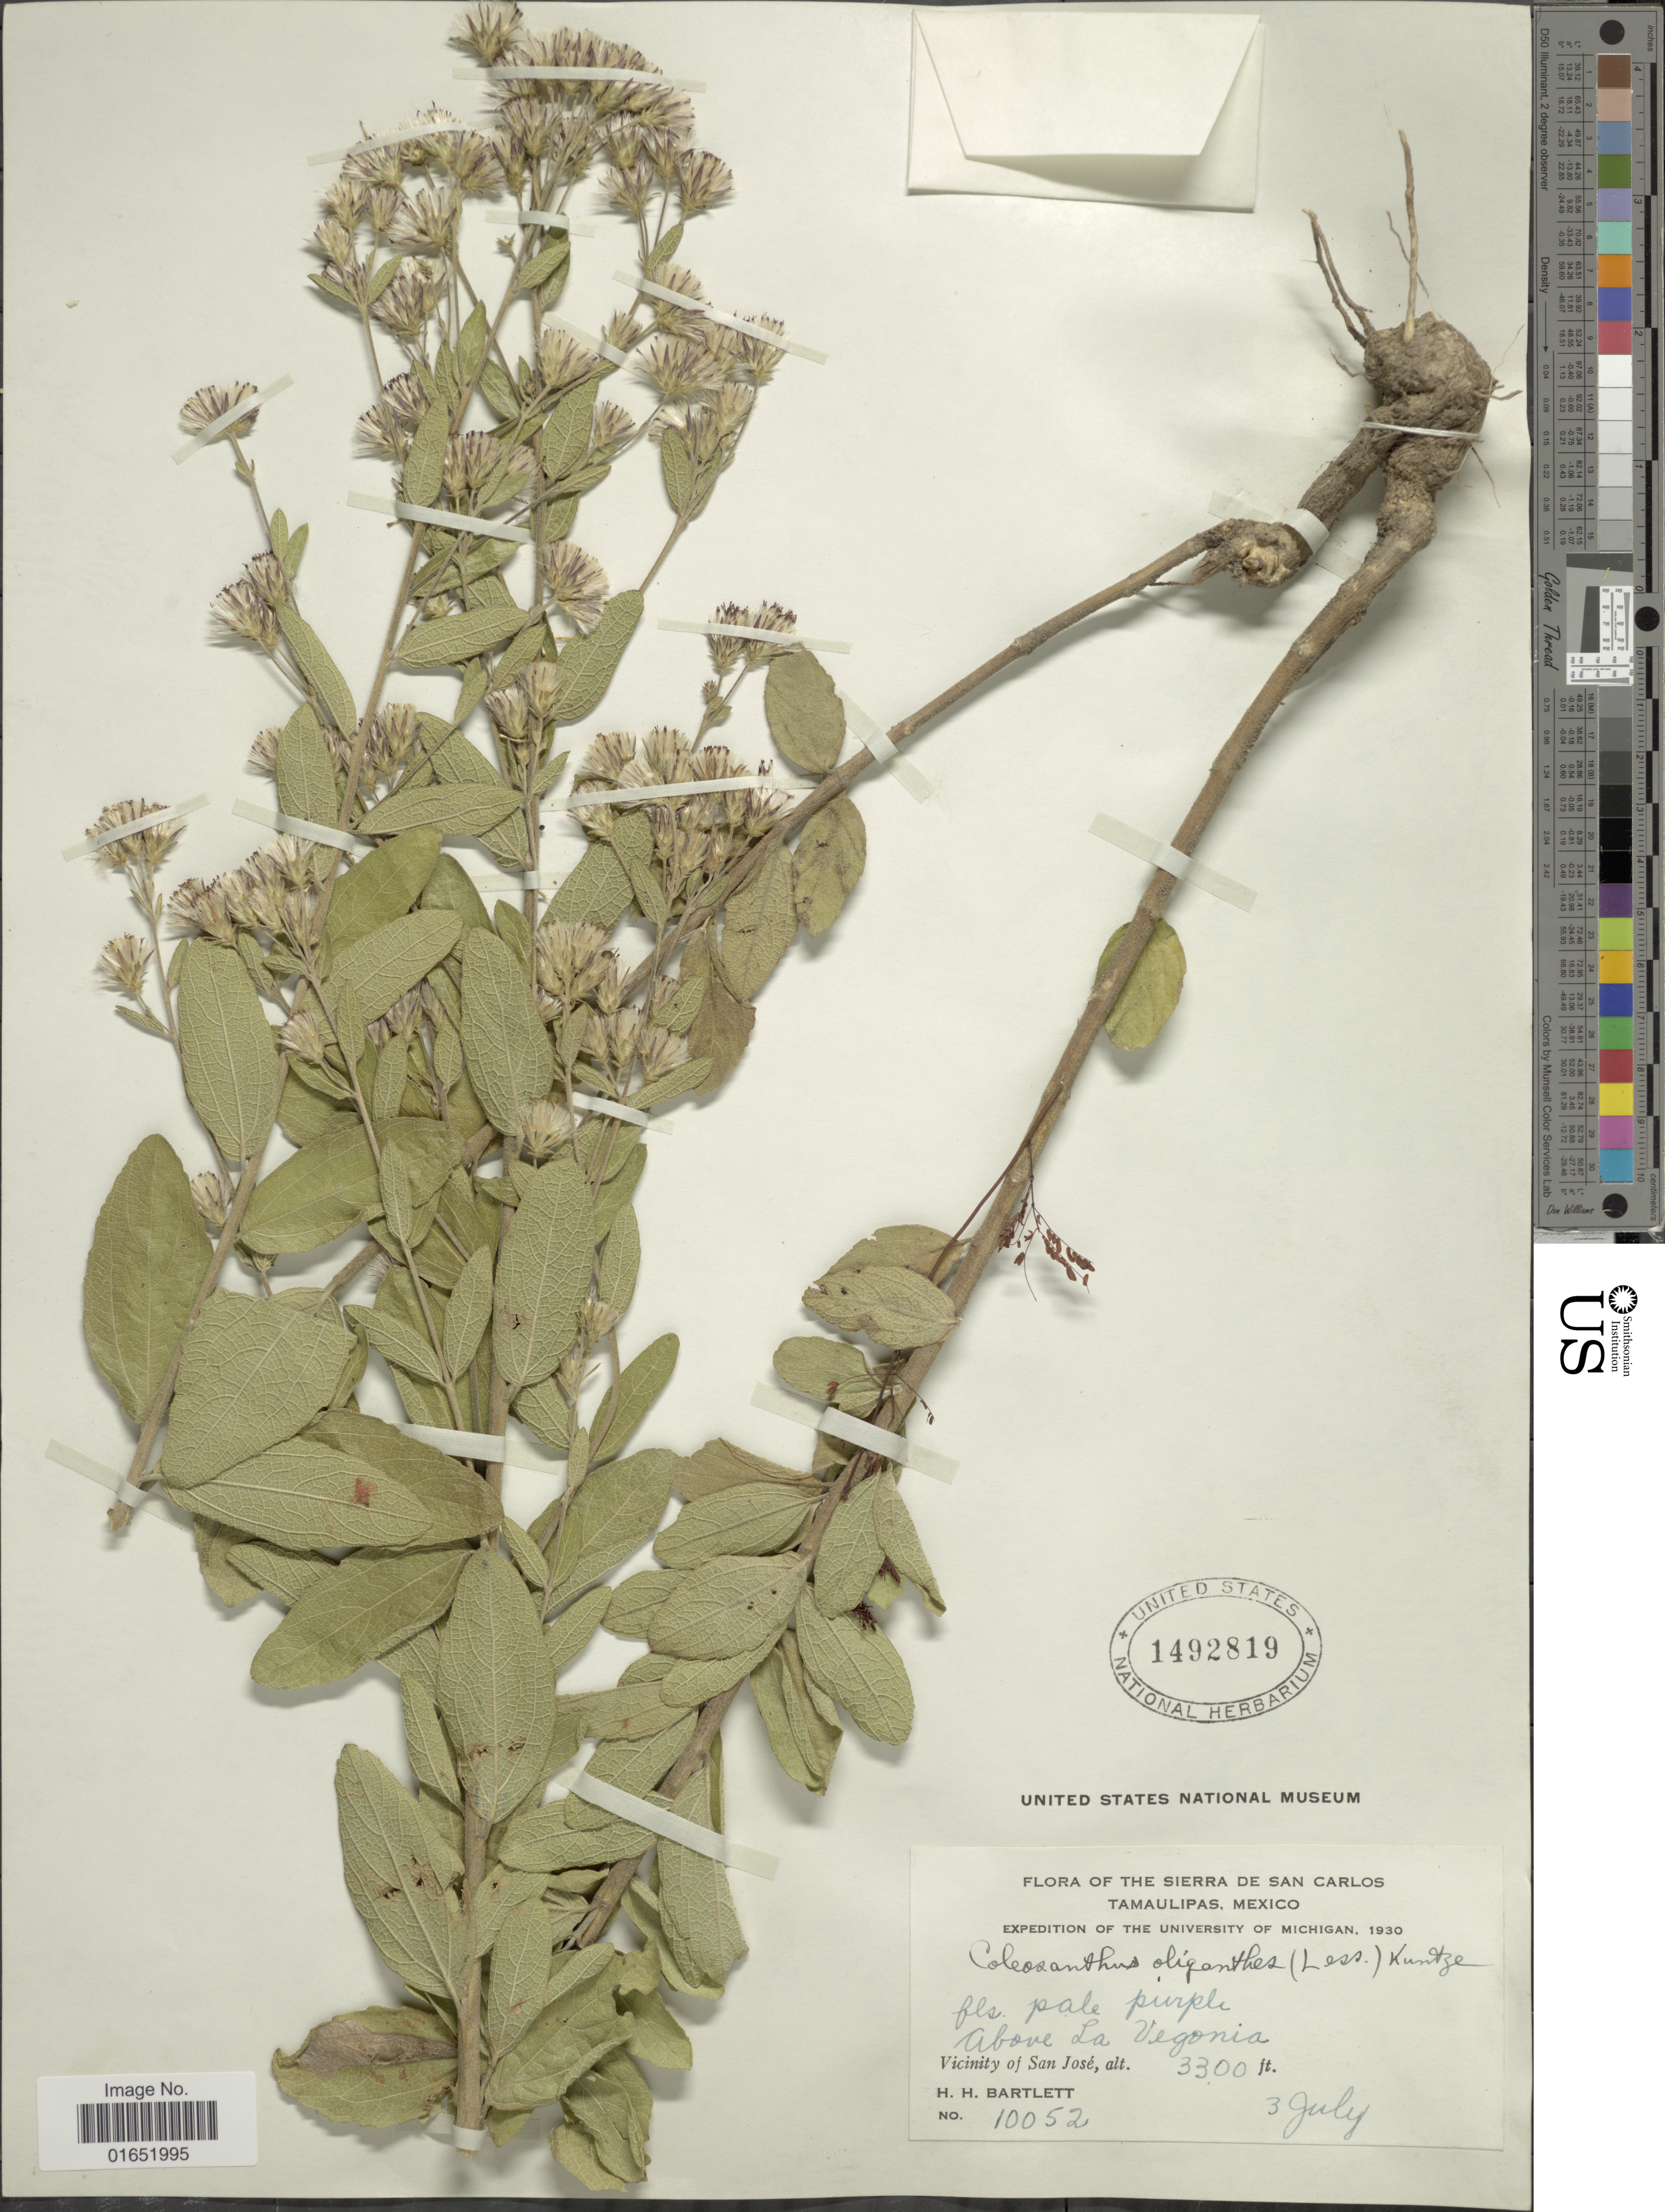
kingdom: Plantae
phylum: Tracheophyta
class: Magnoliopsida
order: Asterales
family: Asteraceae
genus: Brickellia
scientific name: Brickellia oliganthes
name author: (Less.) A. Gray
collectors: H. H. Bartlett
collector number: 10052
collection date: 1930-07-03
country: Mexico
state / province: Tamaulipas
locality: The Sierra de San Carlos, Above La Vegonia, Vicinity of San José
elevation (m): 1006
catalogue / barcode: US 1492819